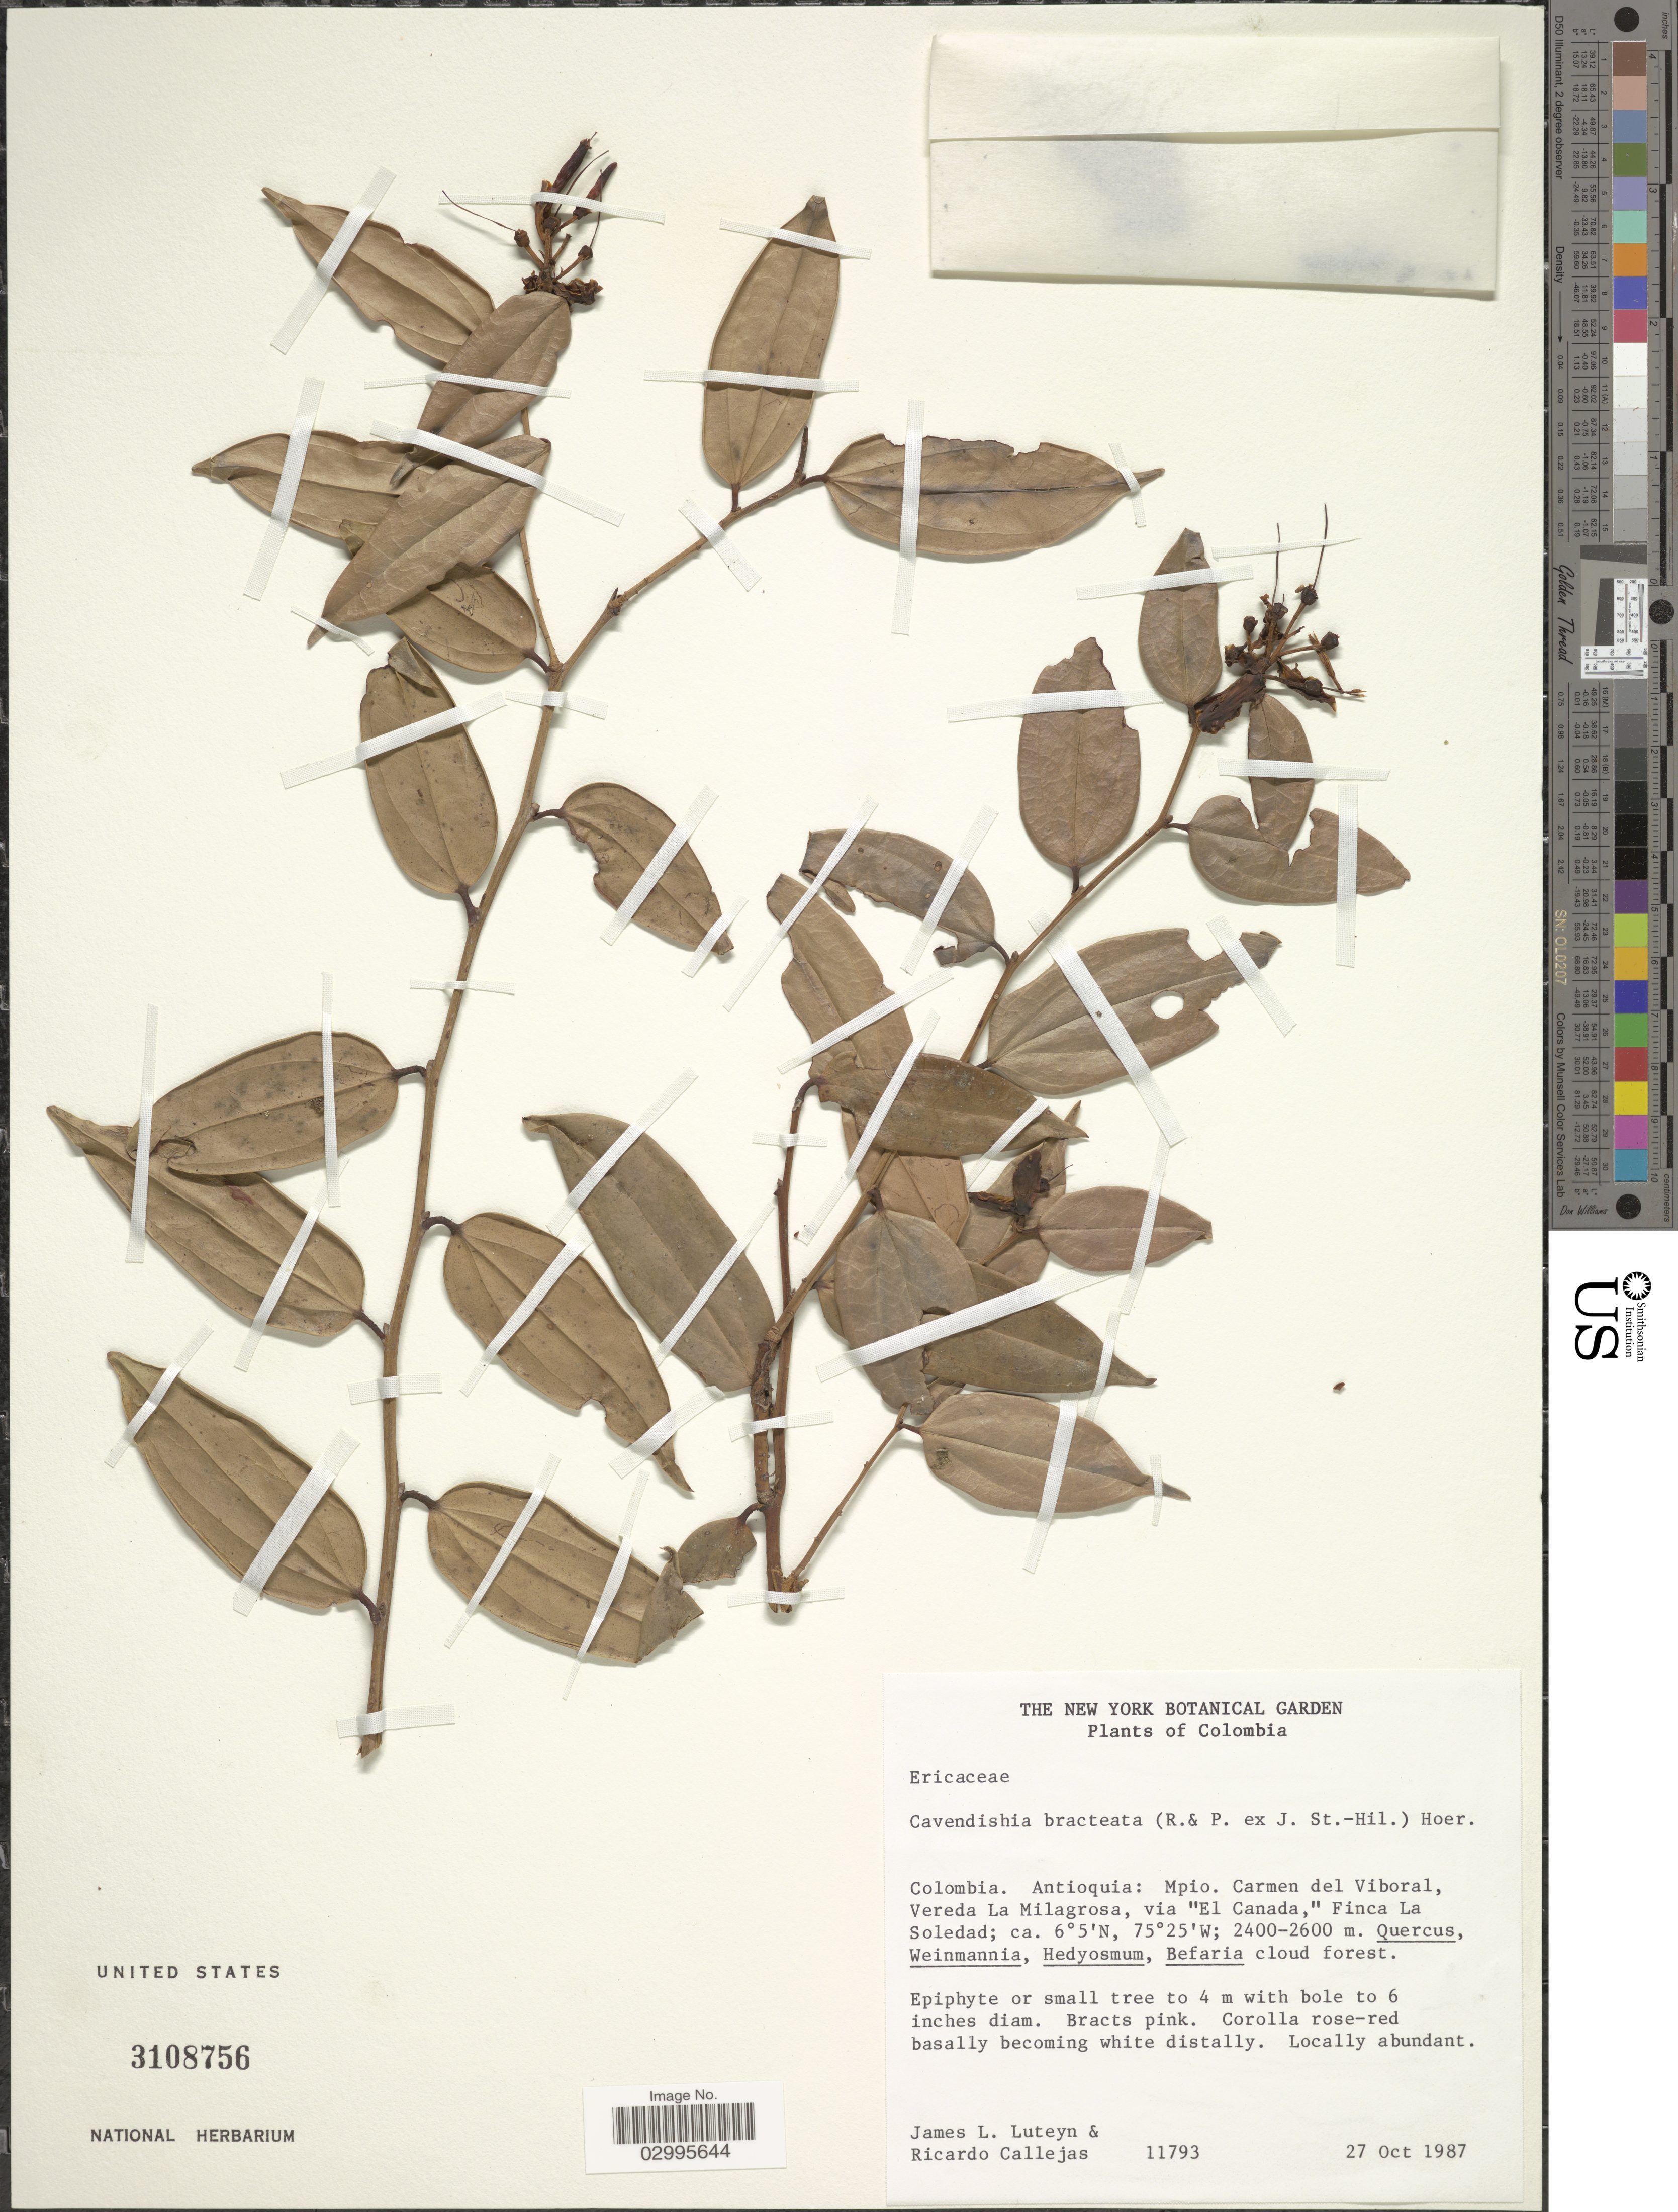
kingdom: Plantae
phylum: Tracheophyta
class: Magnoliopsida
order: Ericales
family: Ericaceae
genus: Cavendishia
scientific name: Cavendishia bracteata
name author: (Ruiz & Pav. ex J. St.-Hil.) Hoerold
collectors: J. Luteyn & R. Callejas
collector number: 11793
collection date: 1987-10-27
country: Colombia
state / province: Antioquia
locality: Mpio. Carmen del Viboral, Vereda La Milagrosa, via "El Canada," Finca La Soledad.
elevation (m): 2400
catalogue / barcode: US 3108756